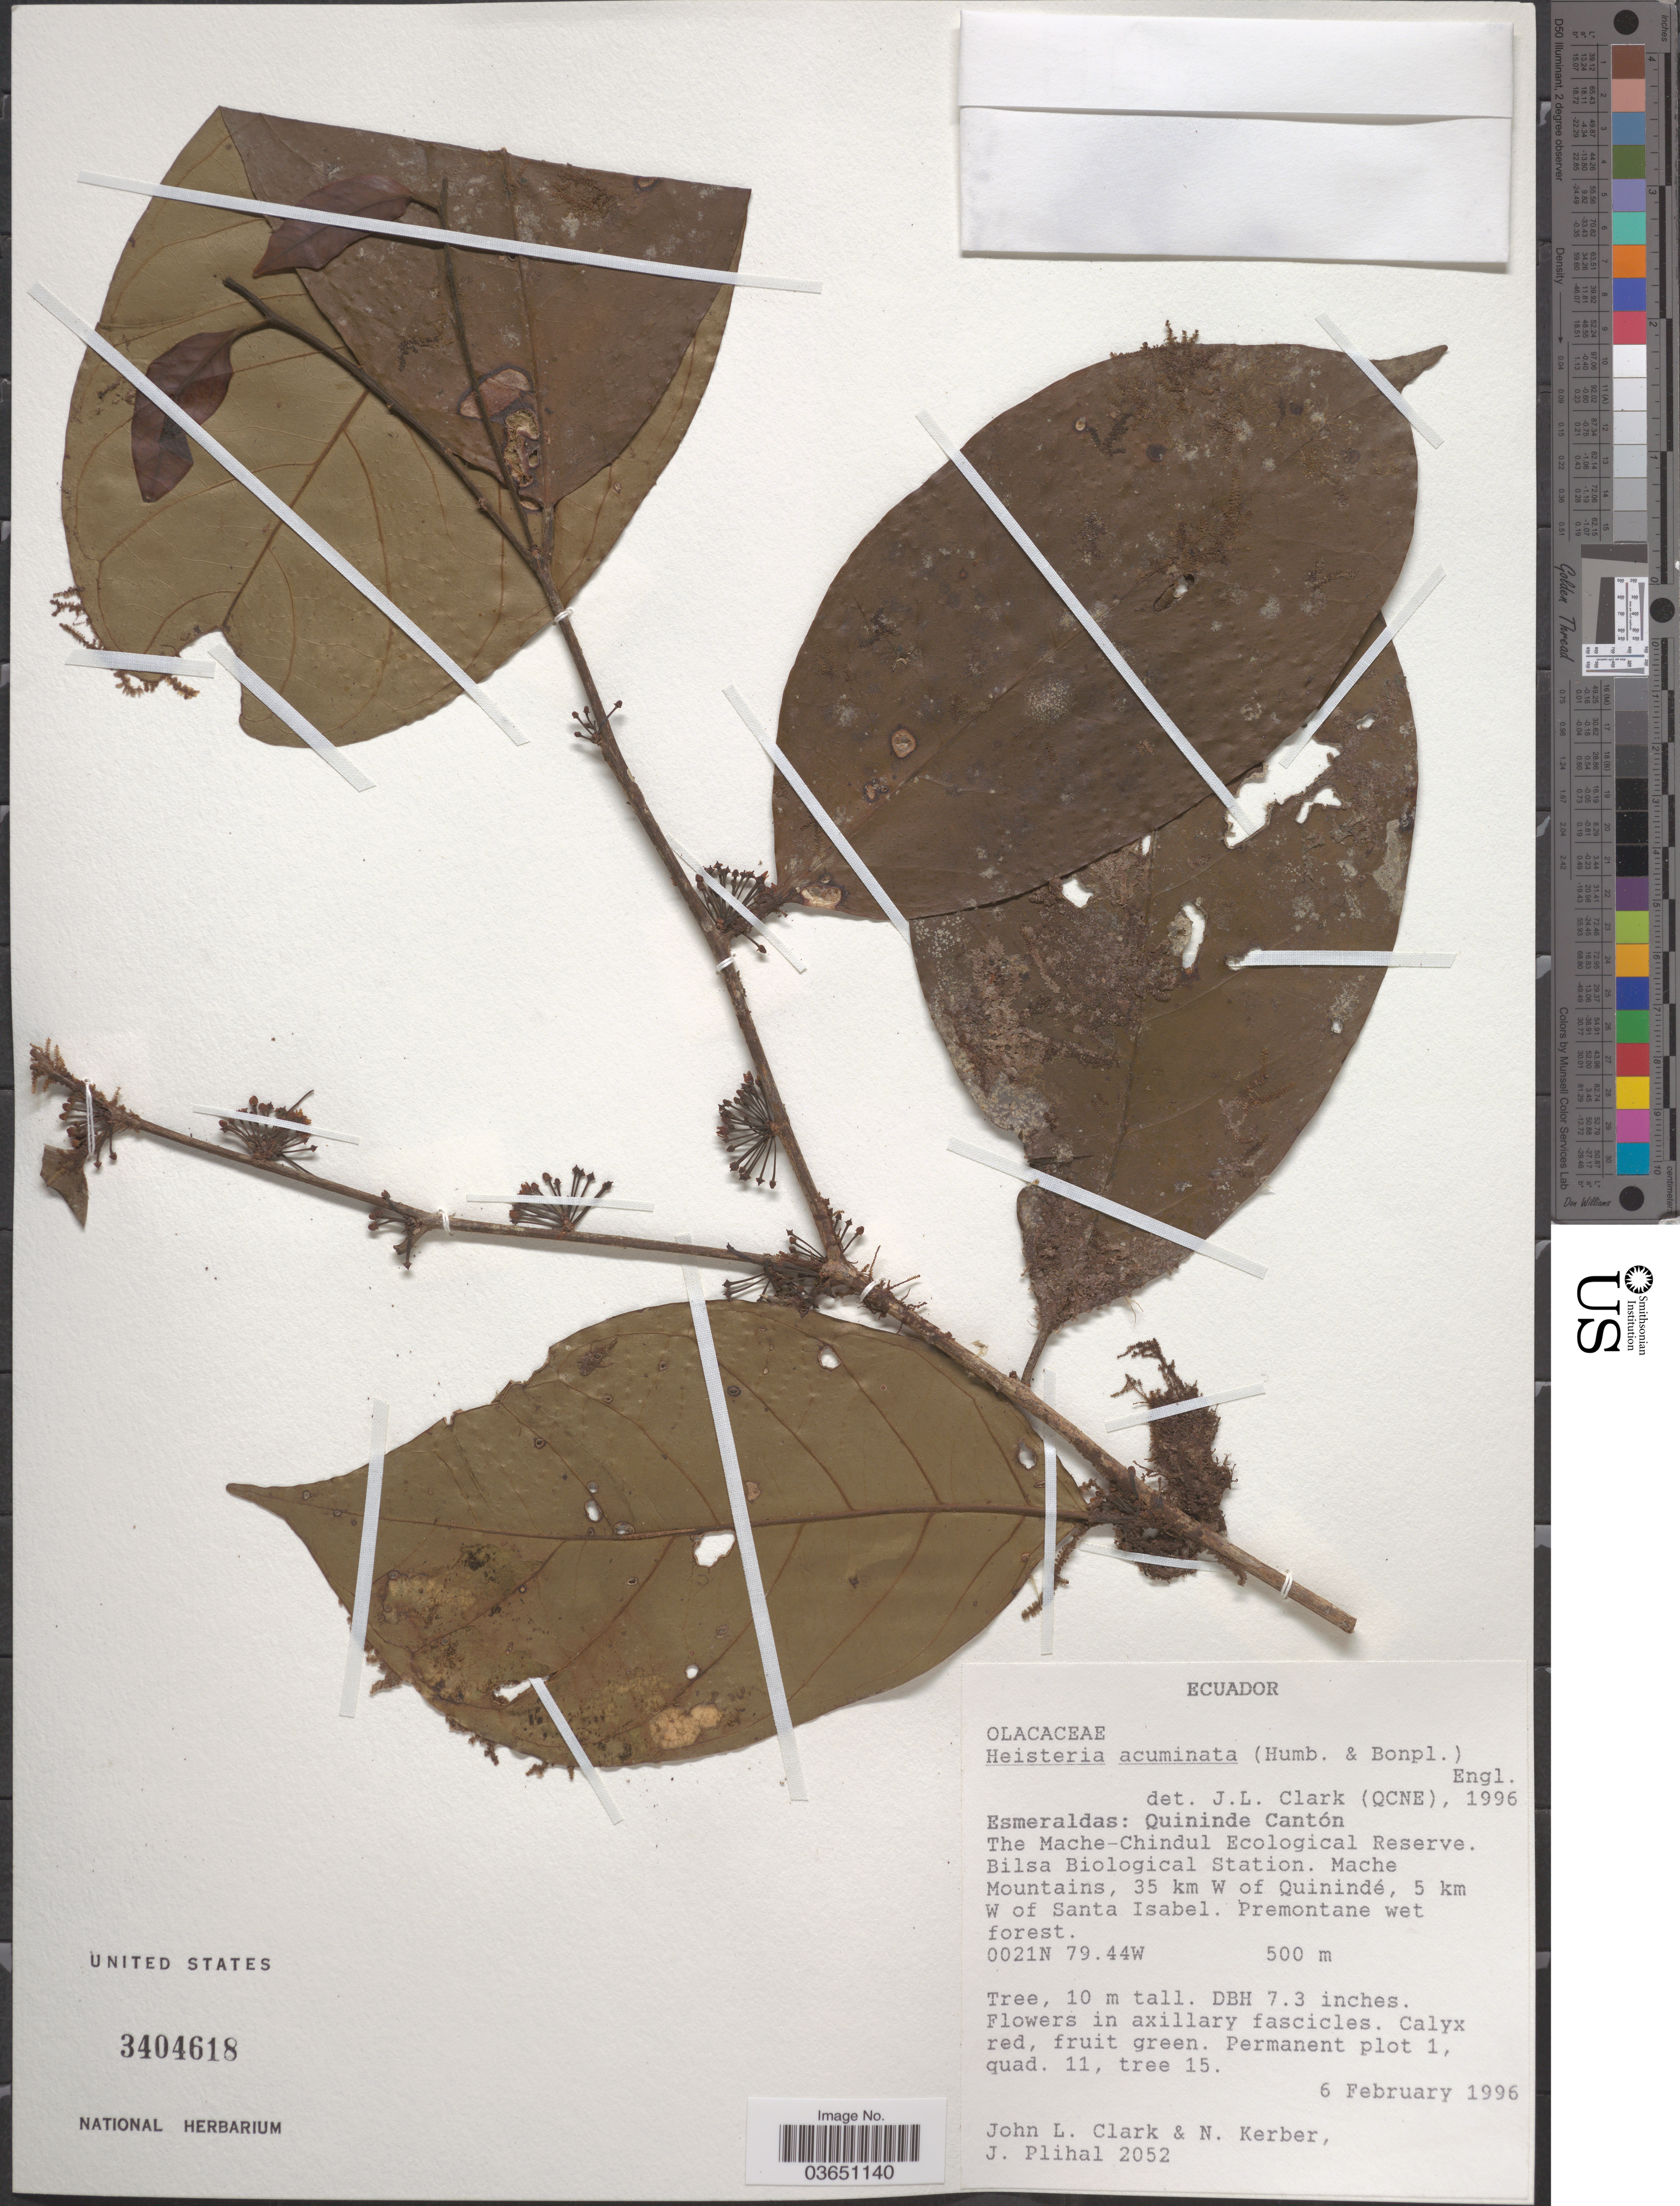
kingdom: Plantae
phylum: Tracheophyta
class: Magnoliopsida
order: Santalales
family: Erythropalaceae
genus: Heisteria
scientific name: Heisteria acuminata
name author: (Humb. & Bonpl.) Engl.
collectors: J. L. Clark, N. Kerber & J. Plihal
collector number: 2052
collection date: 1996-02-06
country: Ecuador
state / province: Esmeraldas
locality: Quininde Cantón. The Mache-Chindul Ecological Reserve. Bilsa Biological Station. Mache Mountains, 35 km W of Quinindé, 5 km W of Santa Isabel.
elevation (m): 500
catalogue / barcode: US 3404618